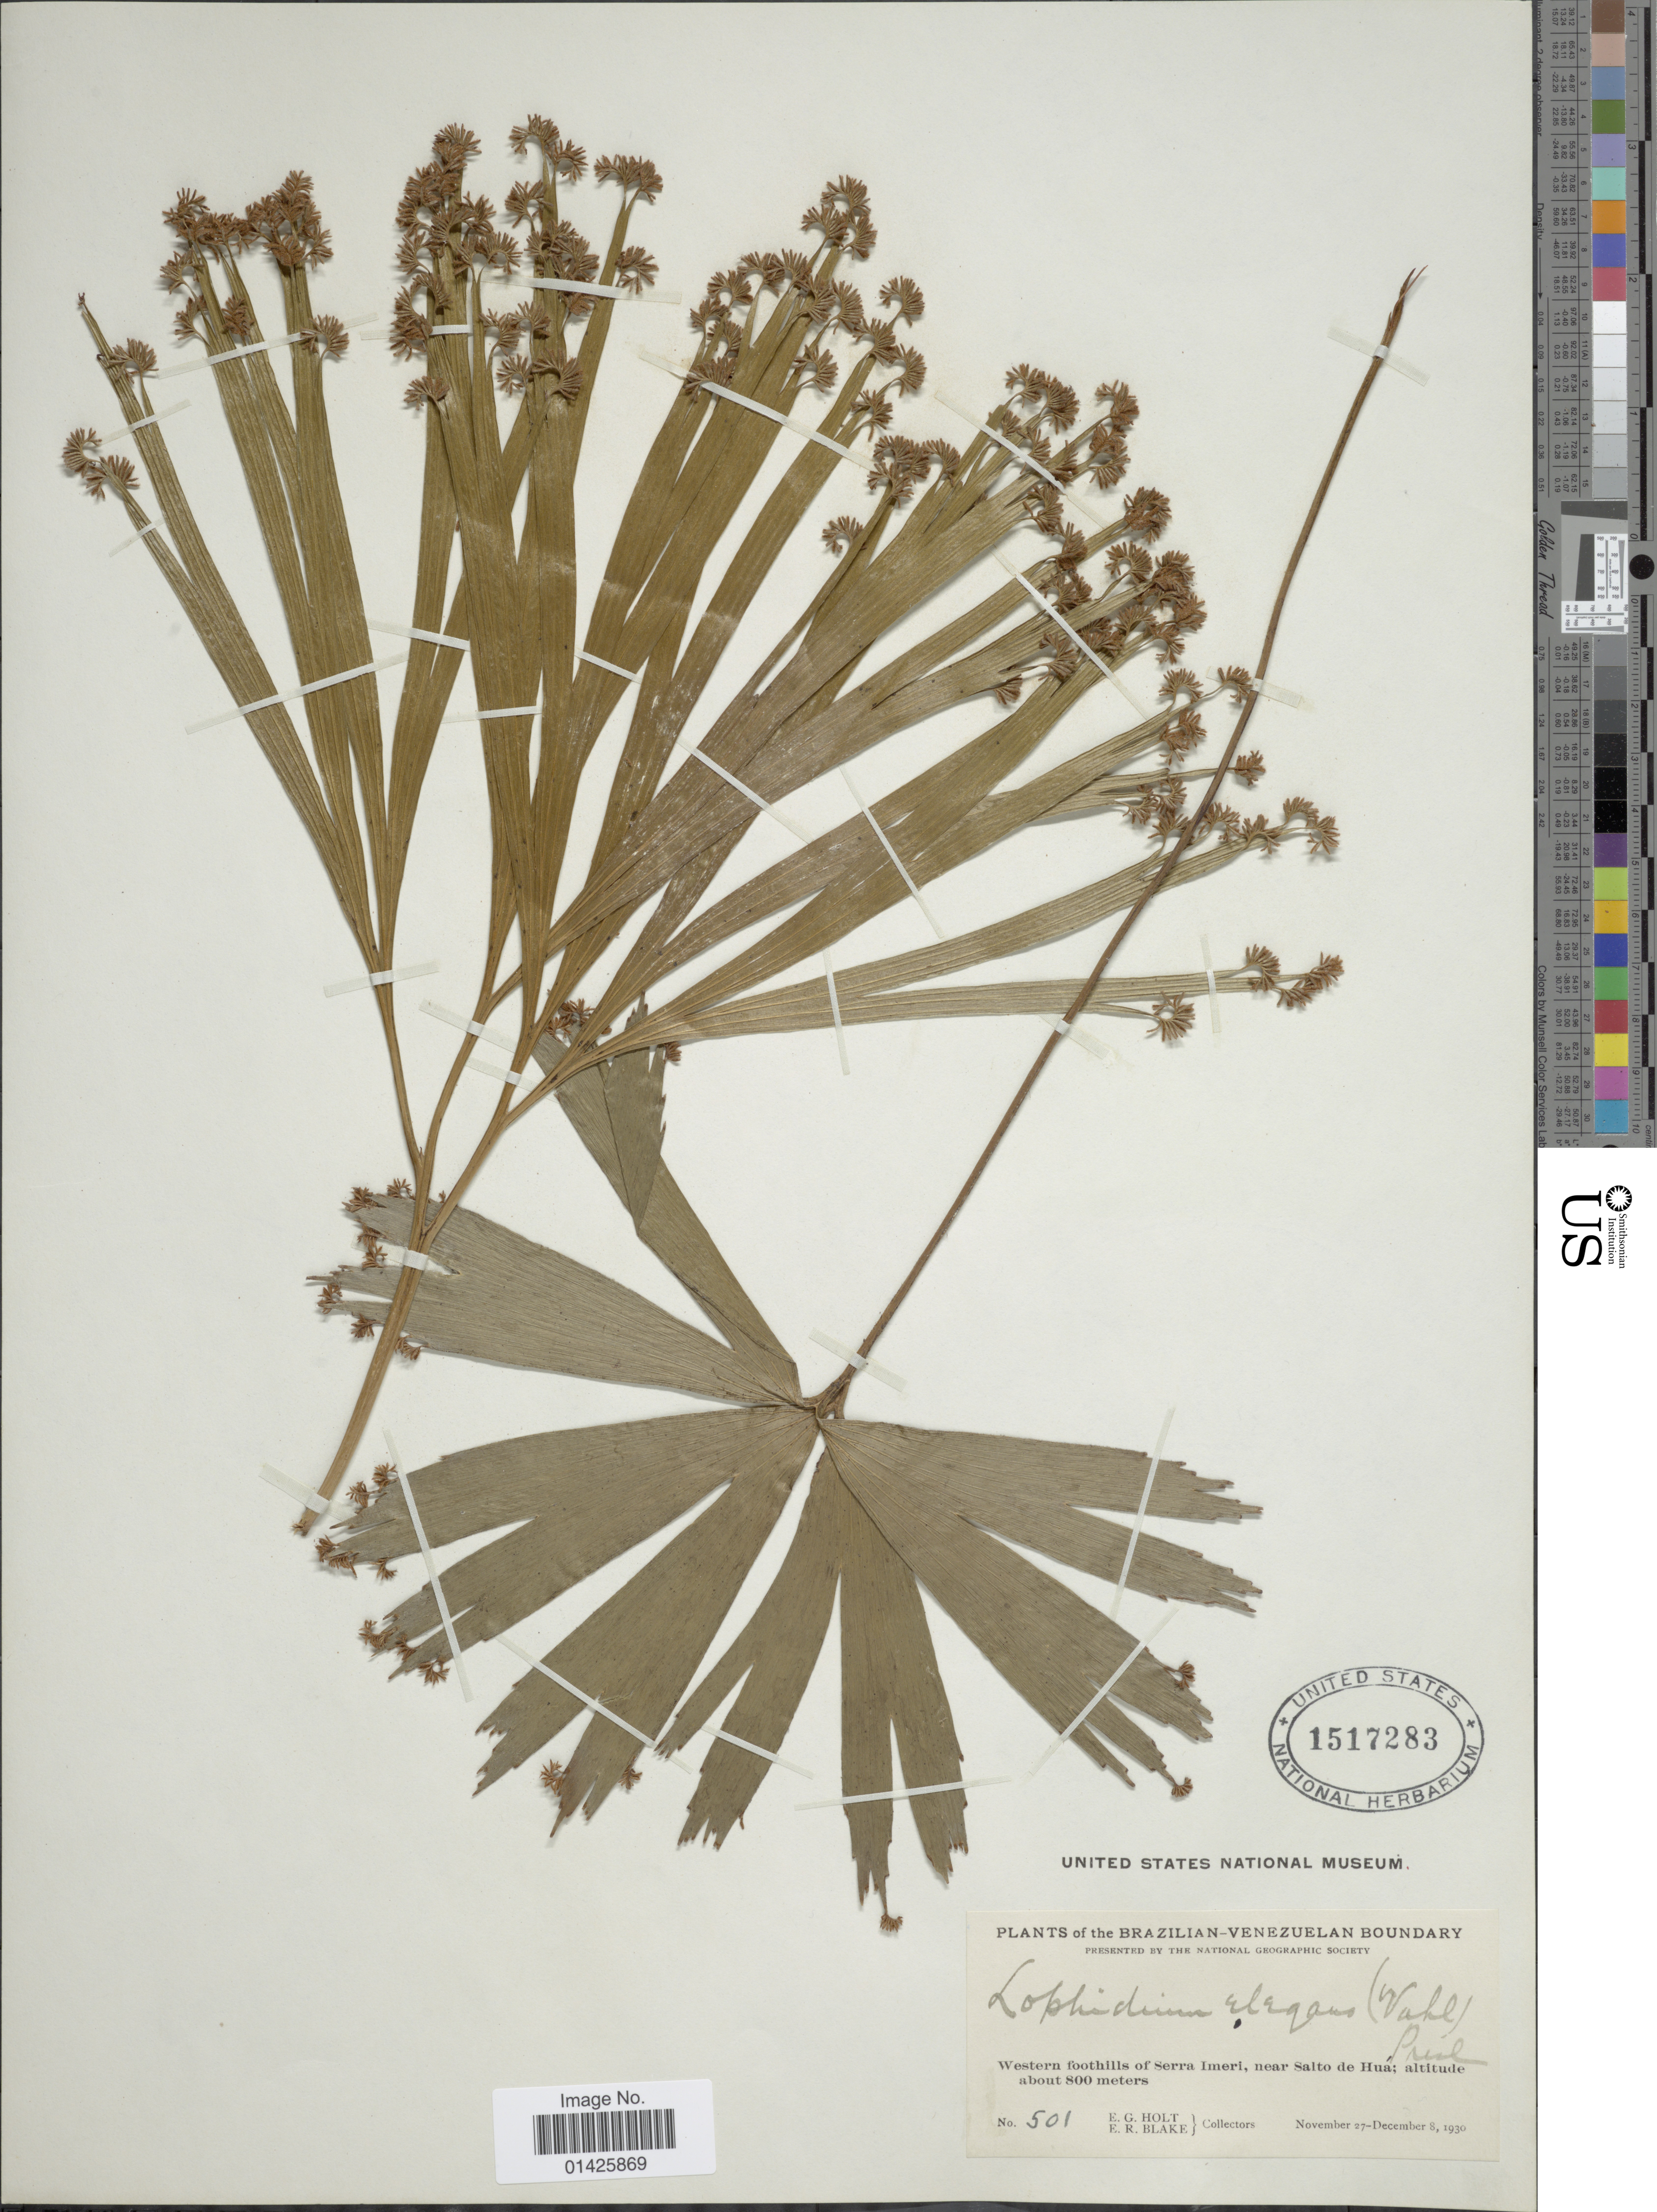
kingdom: Plantae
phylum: Tracheophyta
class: Polypodiopsida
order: Schizaeales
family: Schizaeaceae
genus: Schizaea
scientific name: Schizaea elegans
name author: (Vahl) Sw.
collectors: E. G. Holt & E. R. Blake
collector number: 501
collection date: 1930-11-27/1930-12-08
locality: Brazilian-Venezuelan Boundary, Western foothills of Serra Imeri, near Salto de Hua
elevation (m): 800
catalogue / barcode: US 1517283